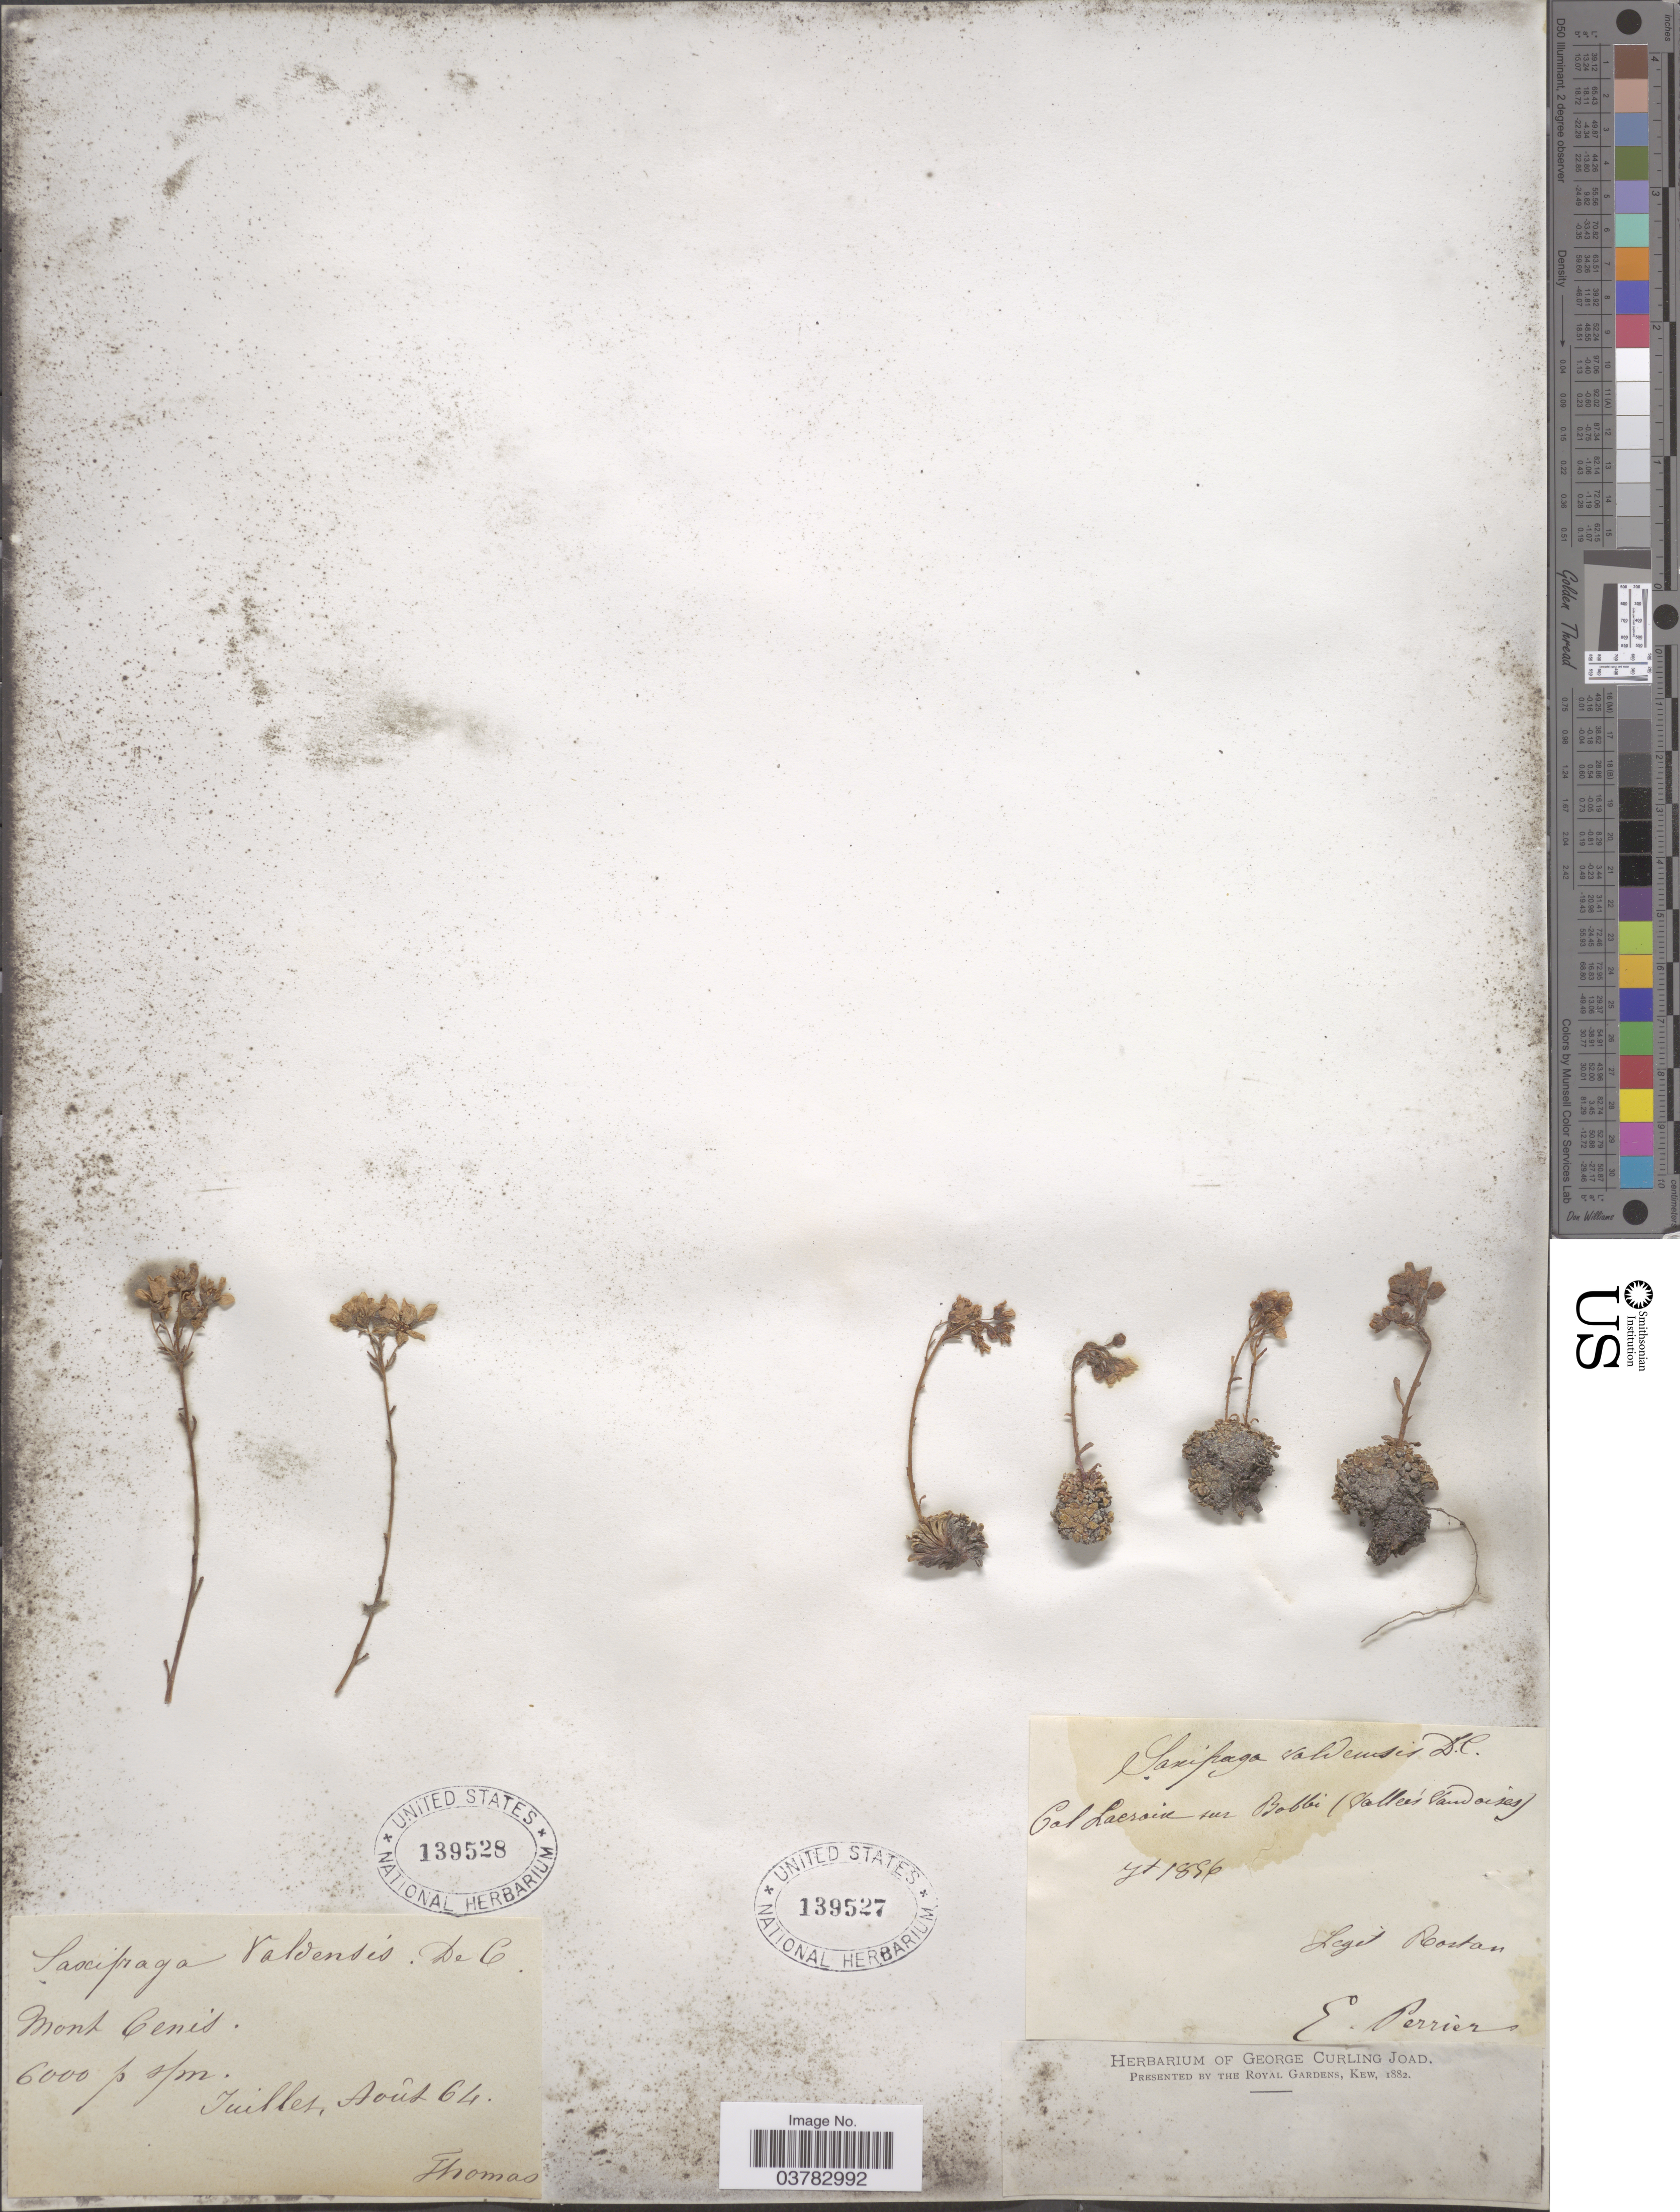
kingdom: Plantae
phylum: Tracheophyta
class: Magnoliopsida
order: Saxifragales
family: Saxifragaceae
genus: Saxifraga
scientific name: Saxifraga valdensis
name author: DC.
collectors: Rostan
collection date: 1896-07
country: Switzerland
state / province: Vaud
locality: Cal Laeroin sur Bobbi (Valleés Vaudoises).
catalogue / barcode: US 139527